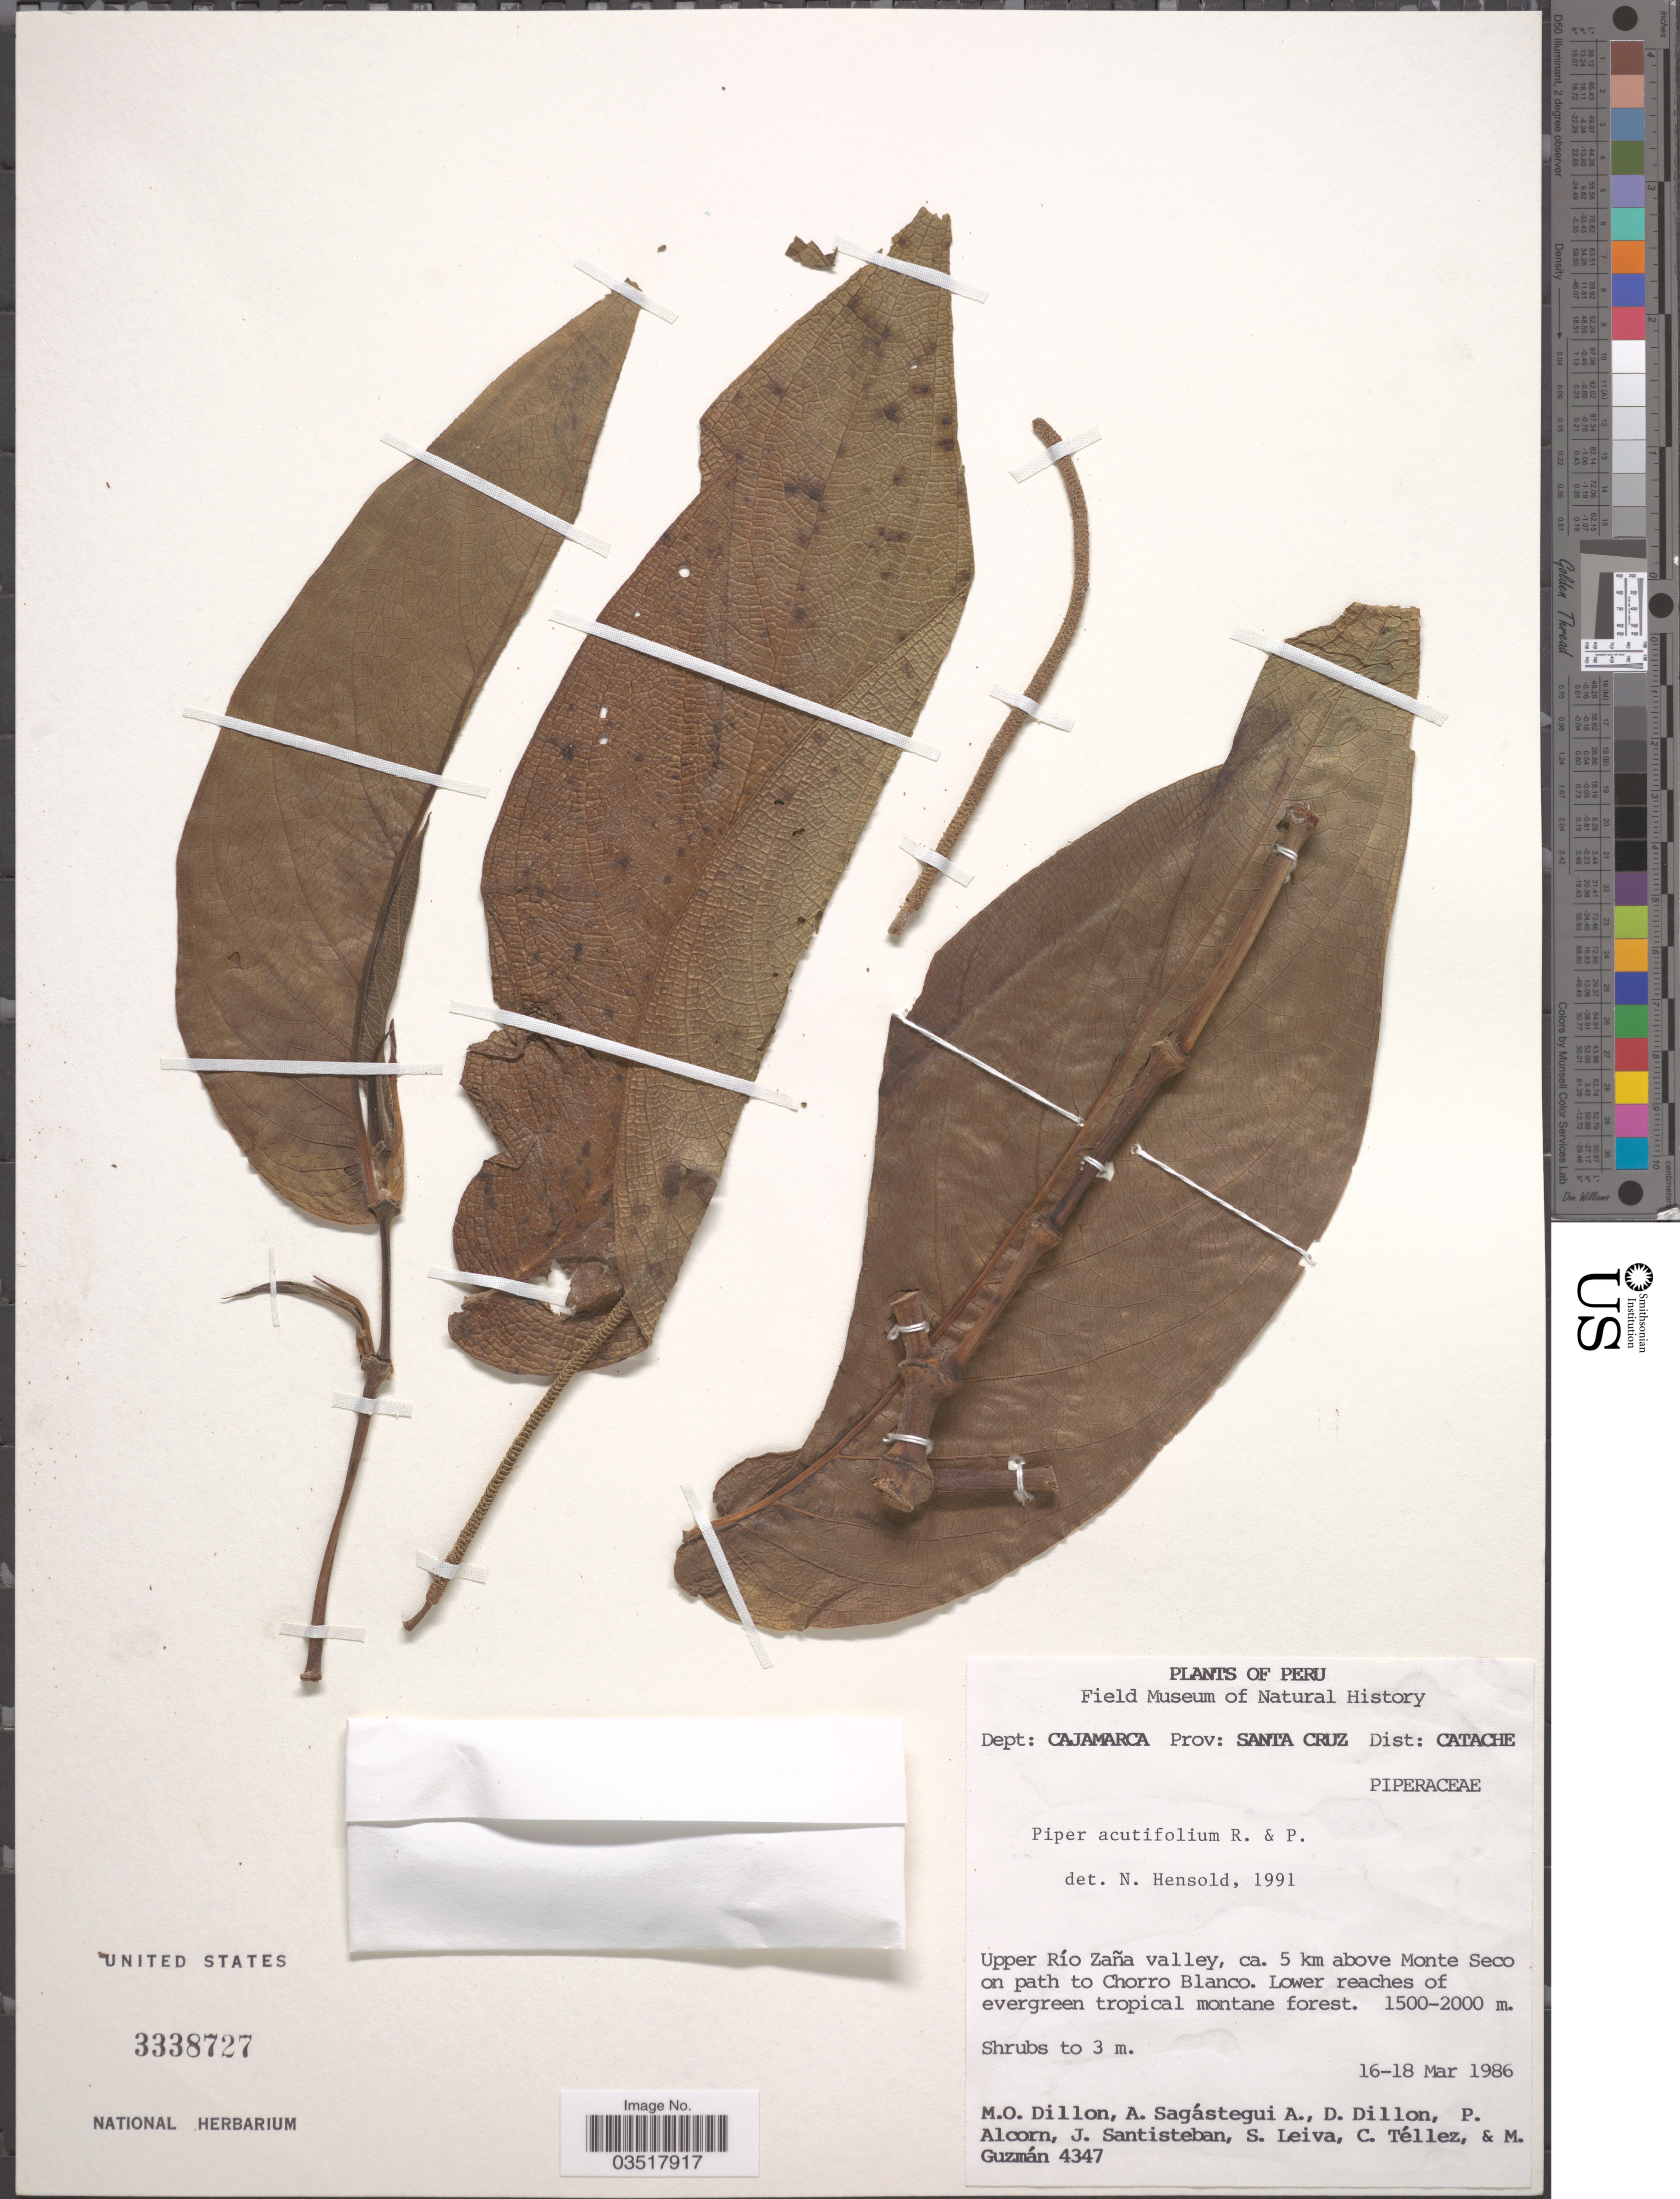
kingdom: Plantae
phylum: Tracheophyta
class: Magnoliopsida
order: Piperales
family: Piperaceae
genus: Piper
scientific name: Piper acutifolium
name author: Ruiz & Pav.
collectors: M. O. Dillon, A. Sagástegui A., D. Dillon, P. Alcorn & et al.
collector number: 4347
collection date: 1986-03-16/1986-03-18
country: Peru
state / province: Cajamarca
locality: Dept: Cajamarca, Prov: Santa Cruz Dist: Catache. Upper Río Zaña valley, ca. 5 km above Monte Seco on path to Chorro Blanco. Lower reaches of evergreen tropical montane forest.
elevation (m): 1500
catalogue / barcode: US 3338727